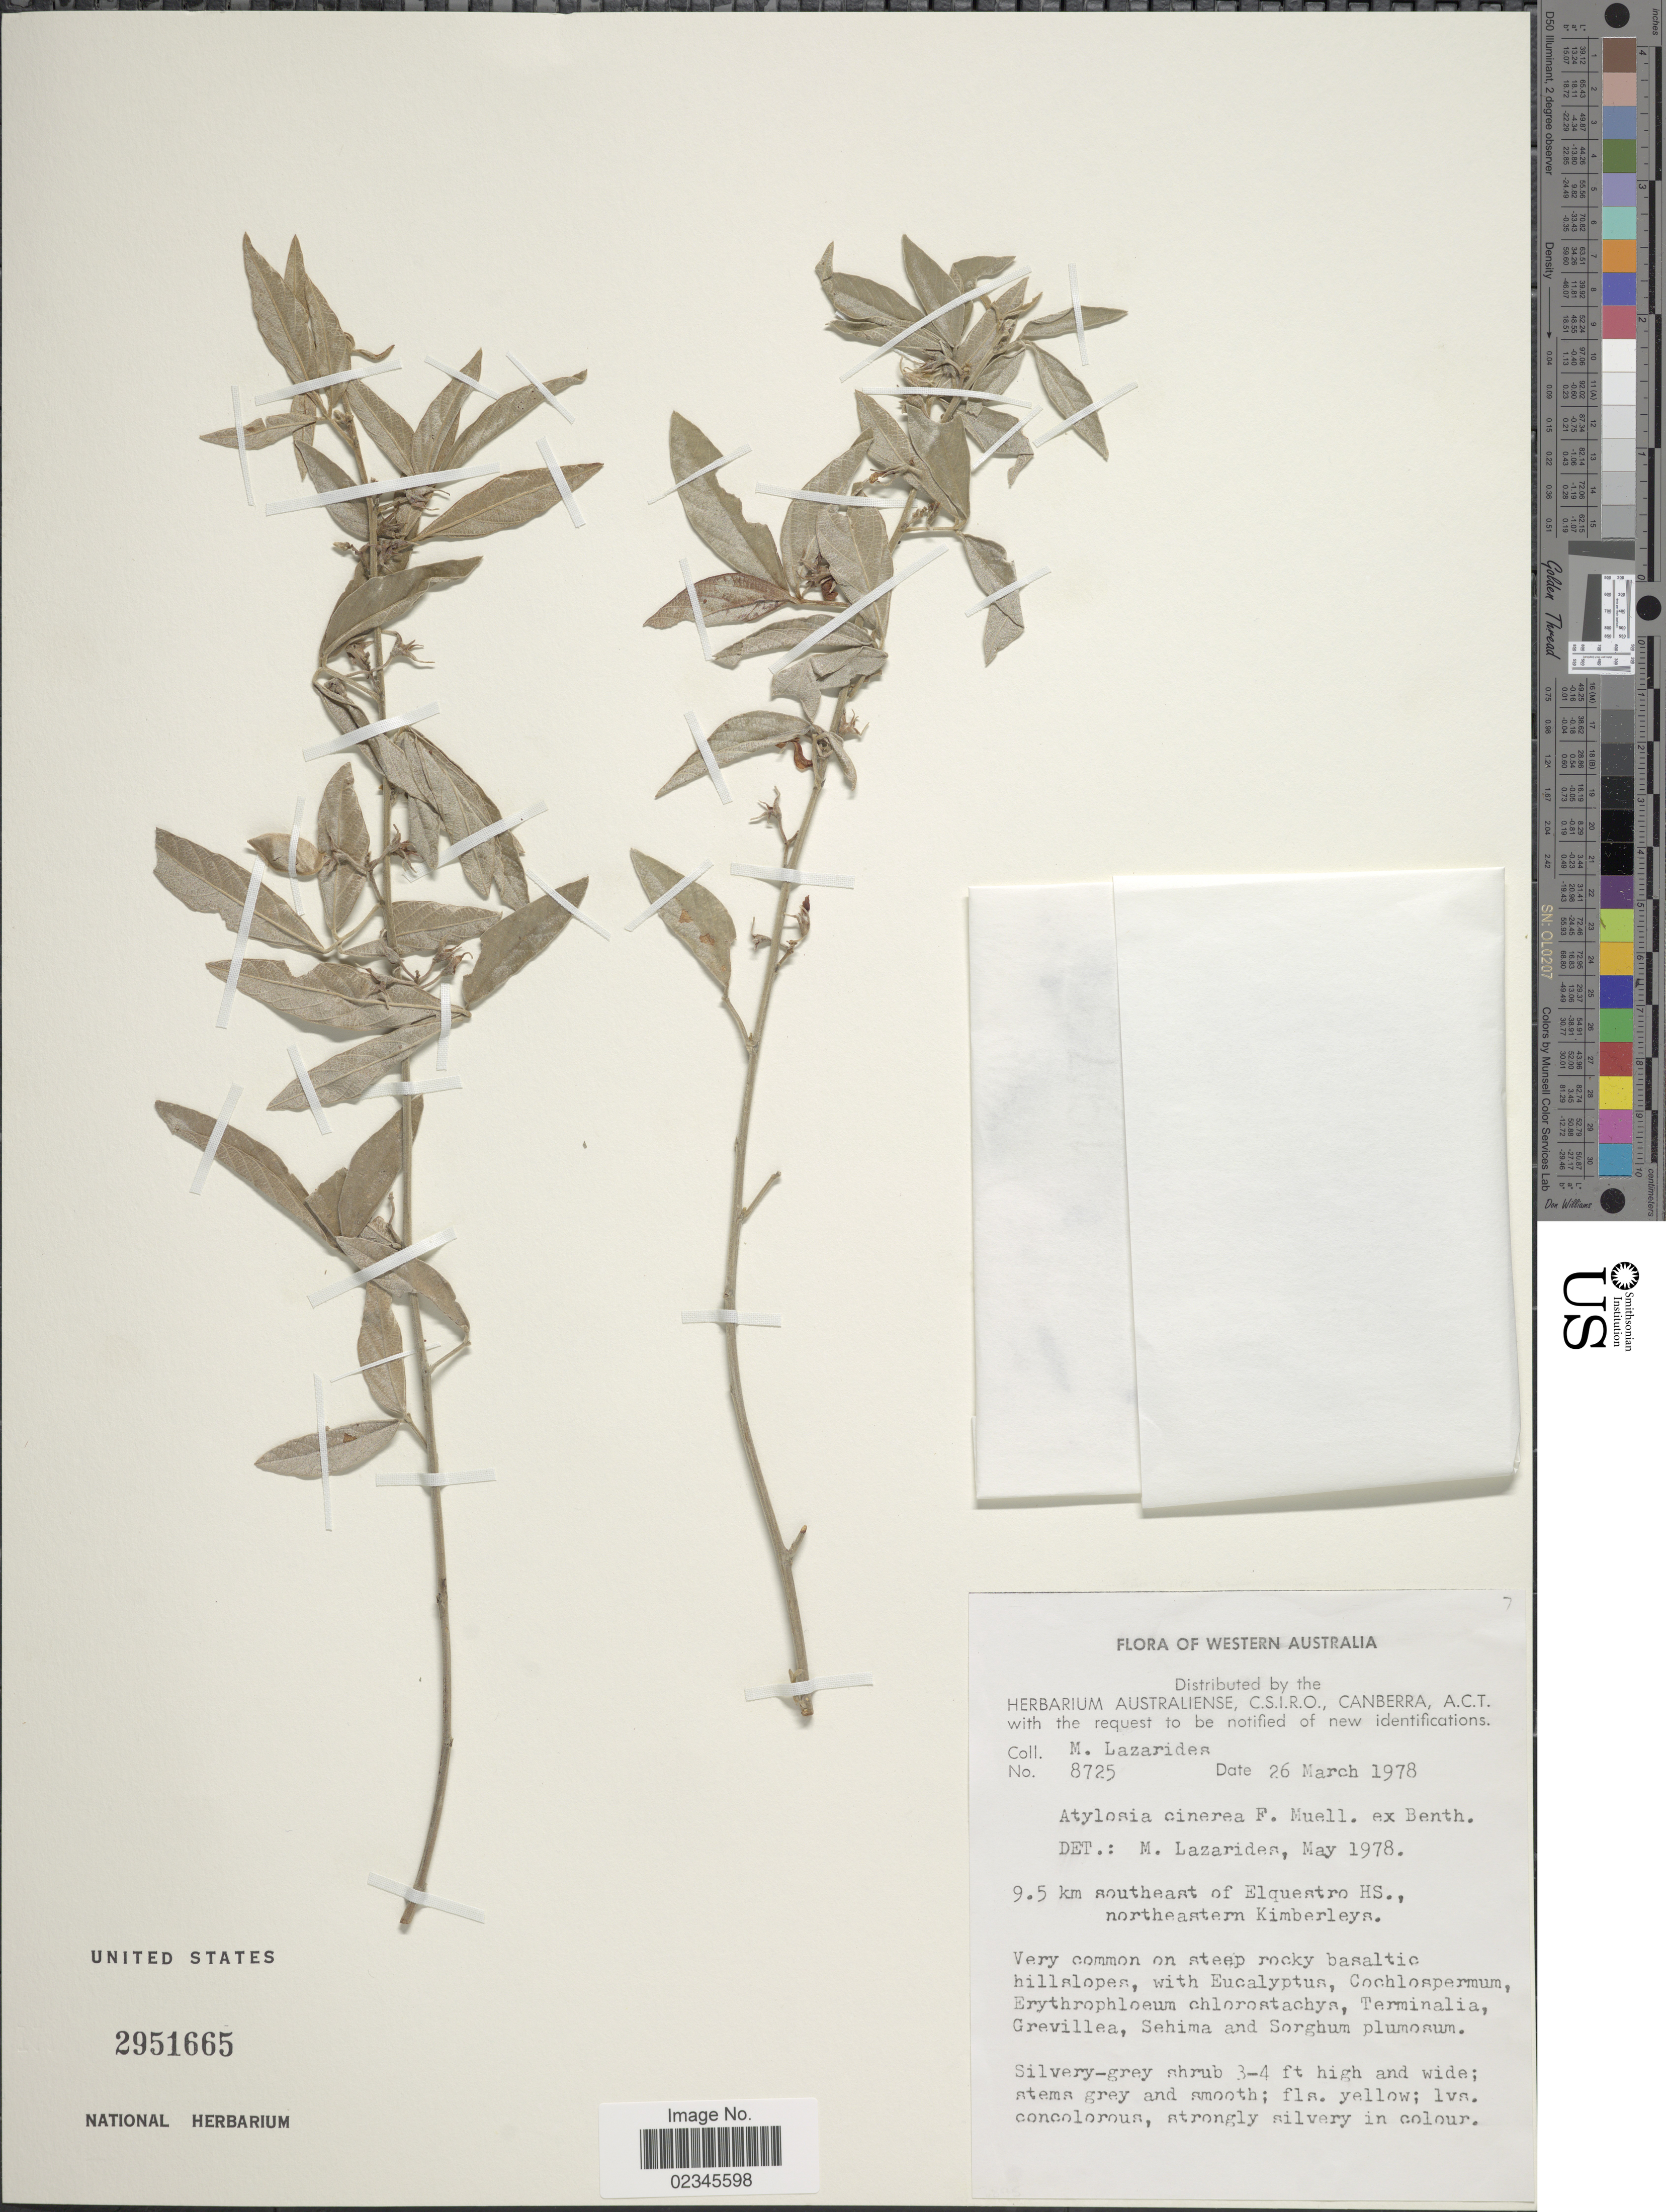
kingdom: Plantae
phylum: Tracheophyta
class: Magnoliopsida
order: Fabales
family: Fabaceae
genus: Cajanus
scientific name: Cajanus cinereus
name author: (F. Muell. ex Benth.) F. Muell.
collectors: M. Lazarides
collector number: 8725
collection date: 1978-03-26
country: Australia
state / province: Western Australia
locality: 9.5 km southeast of Elquestro HS., northeastern Kimberleys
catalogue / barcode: US 2951665